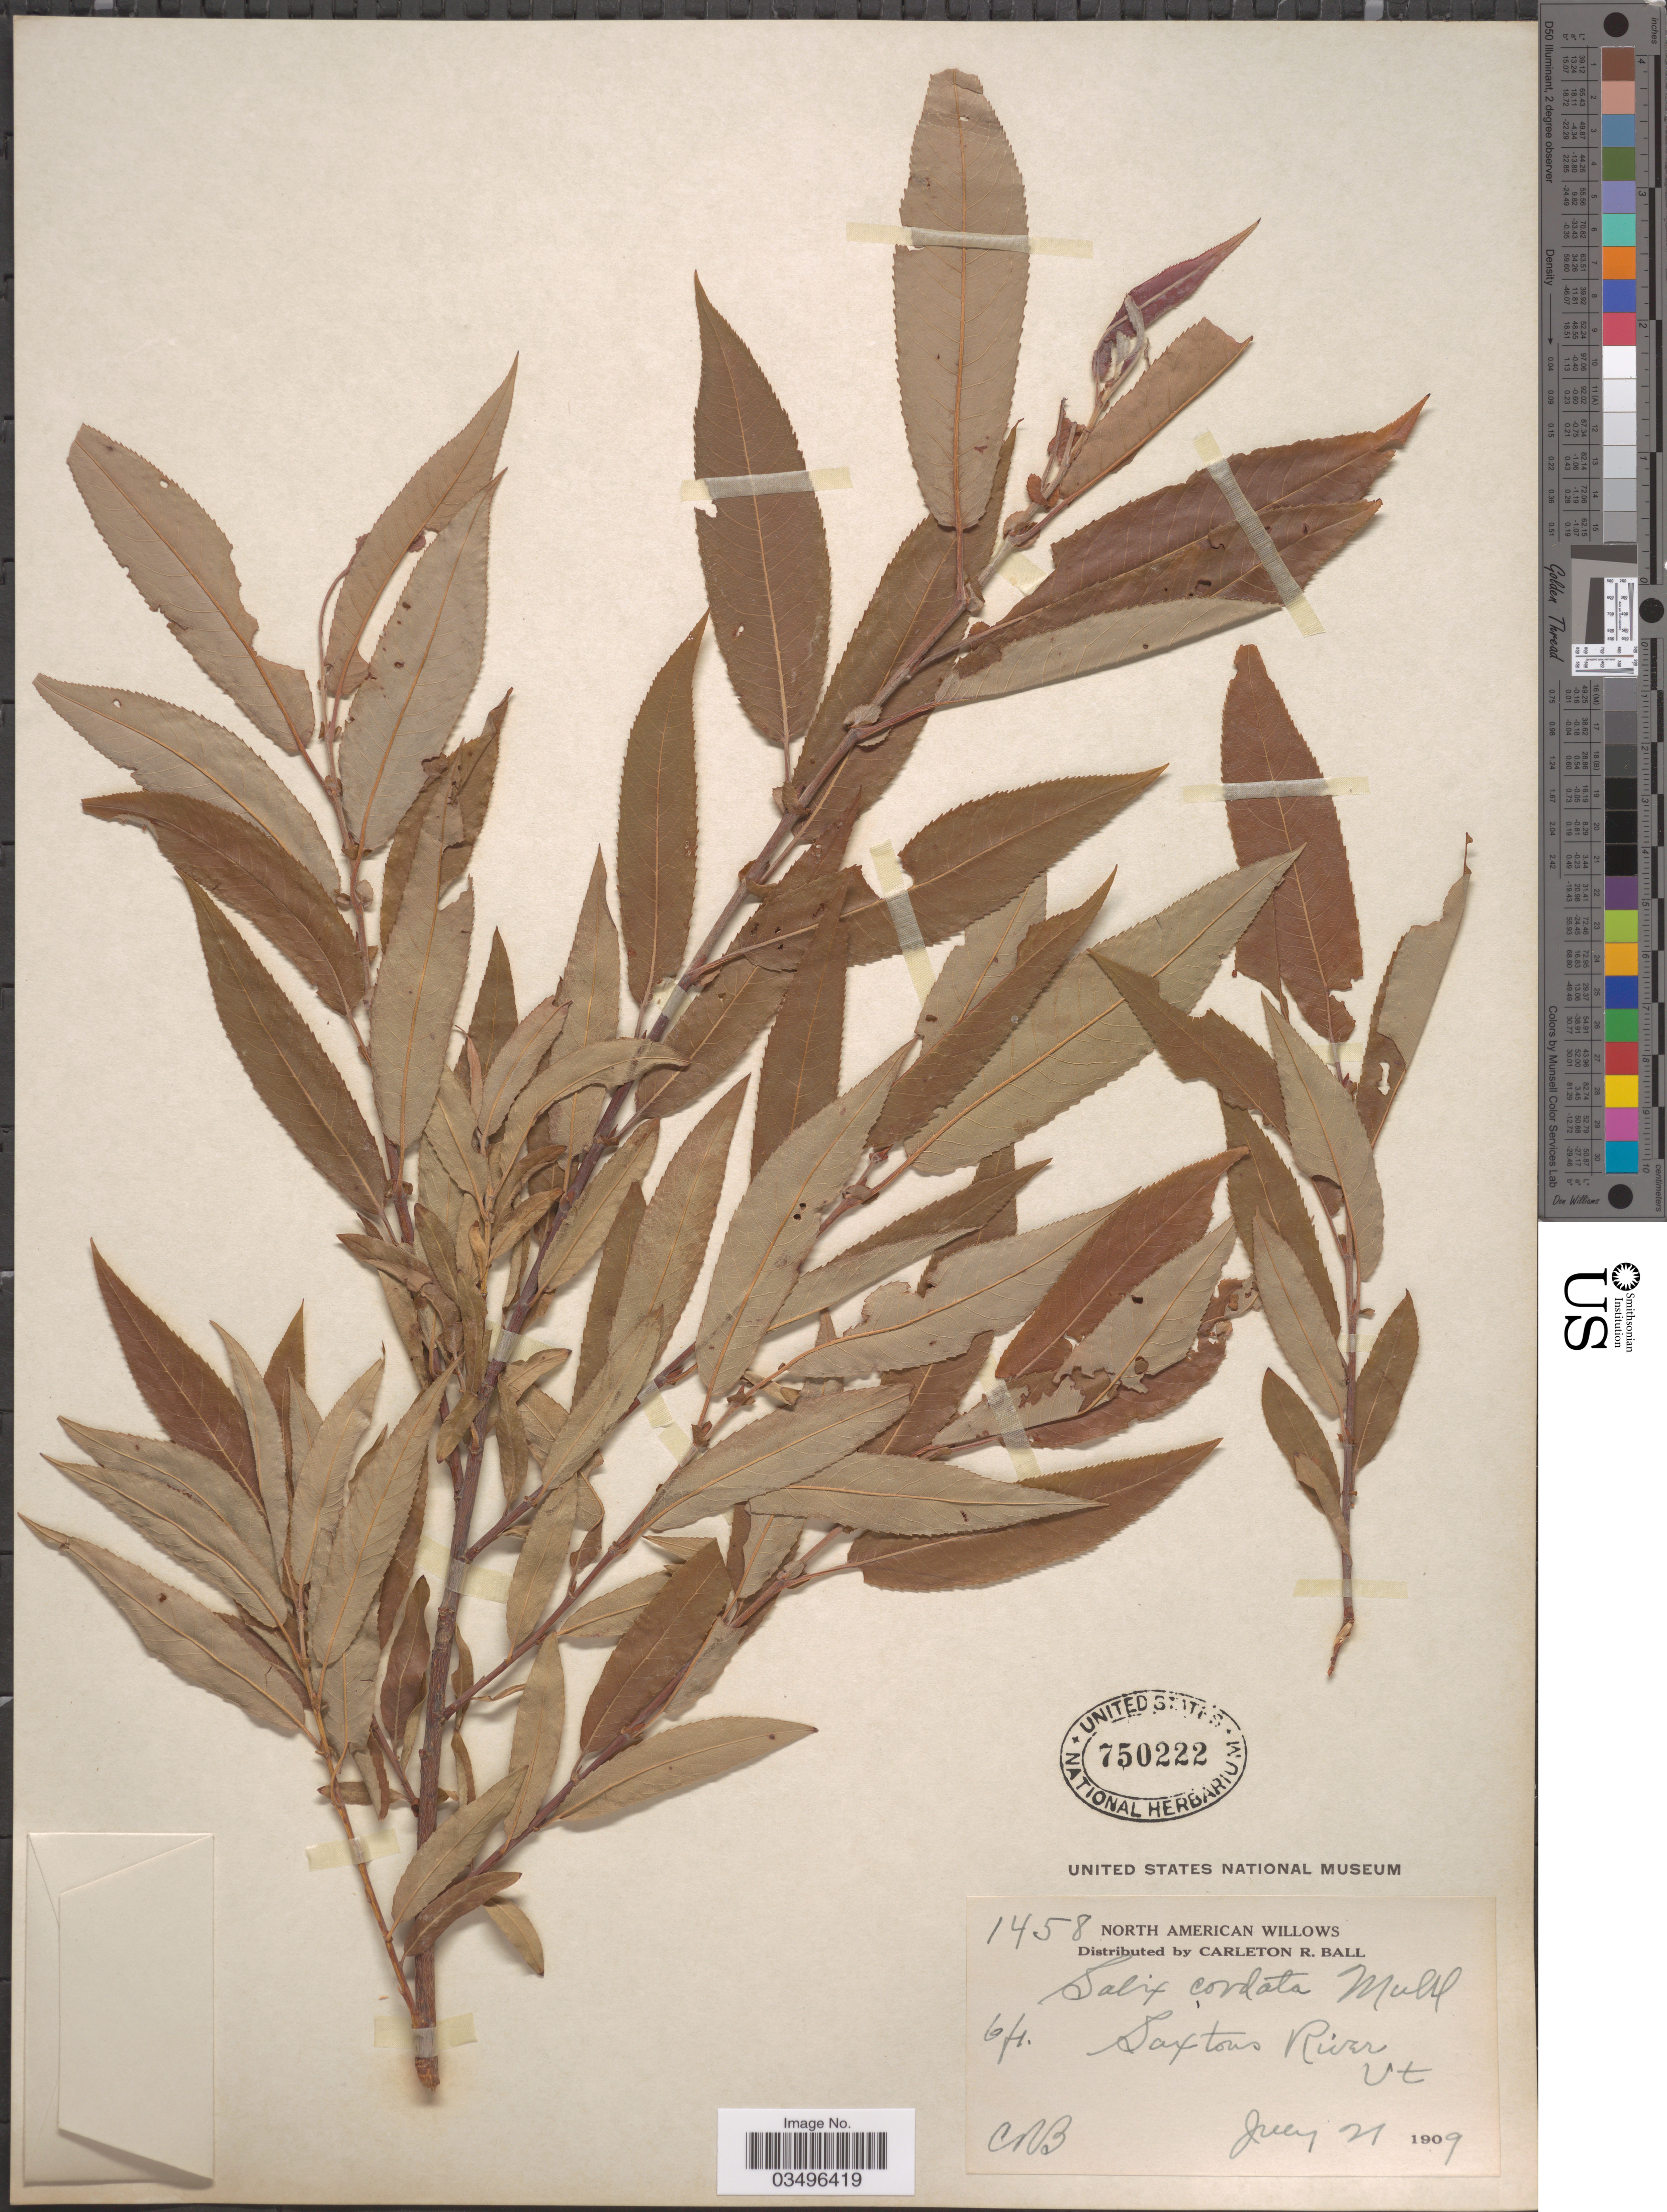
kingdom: Plantae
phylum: Tracheophyta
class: Magnoliopsida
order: Malpighiales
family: Salicaceae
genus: Salix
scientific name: Salix cordata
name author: Michx.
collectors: C. R. Ball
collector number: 1458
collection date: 1909-07-21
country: United States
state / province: Vermont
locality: Saxtons River.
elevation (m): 2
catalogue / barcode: US 750222